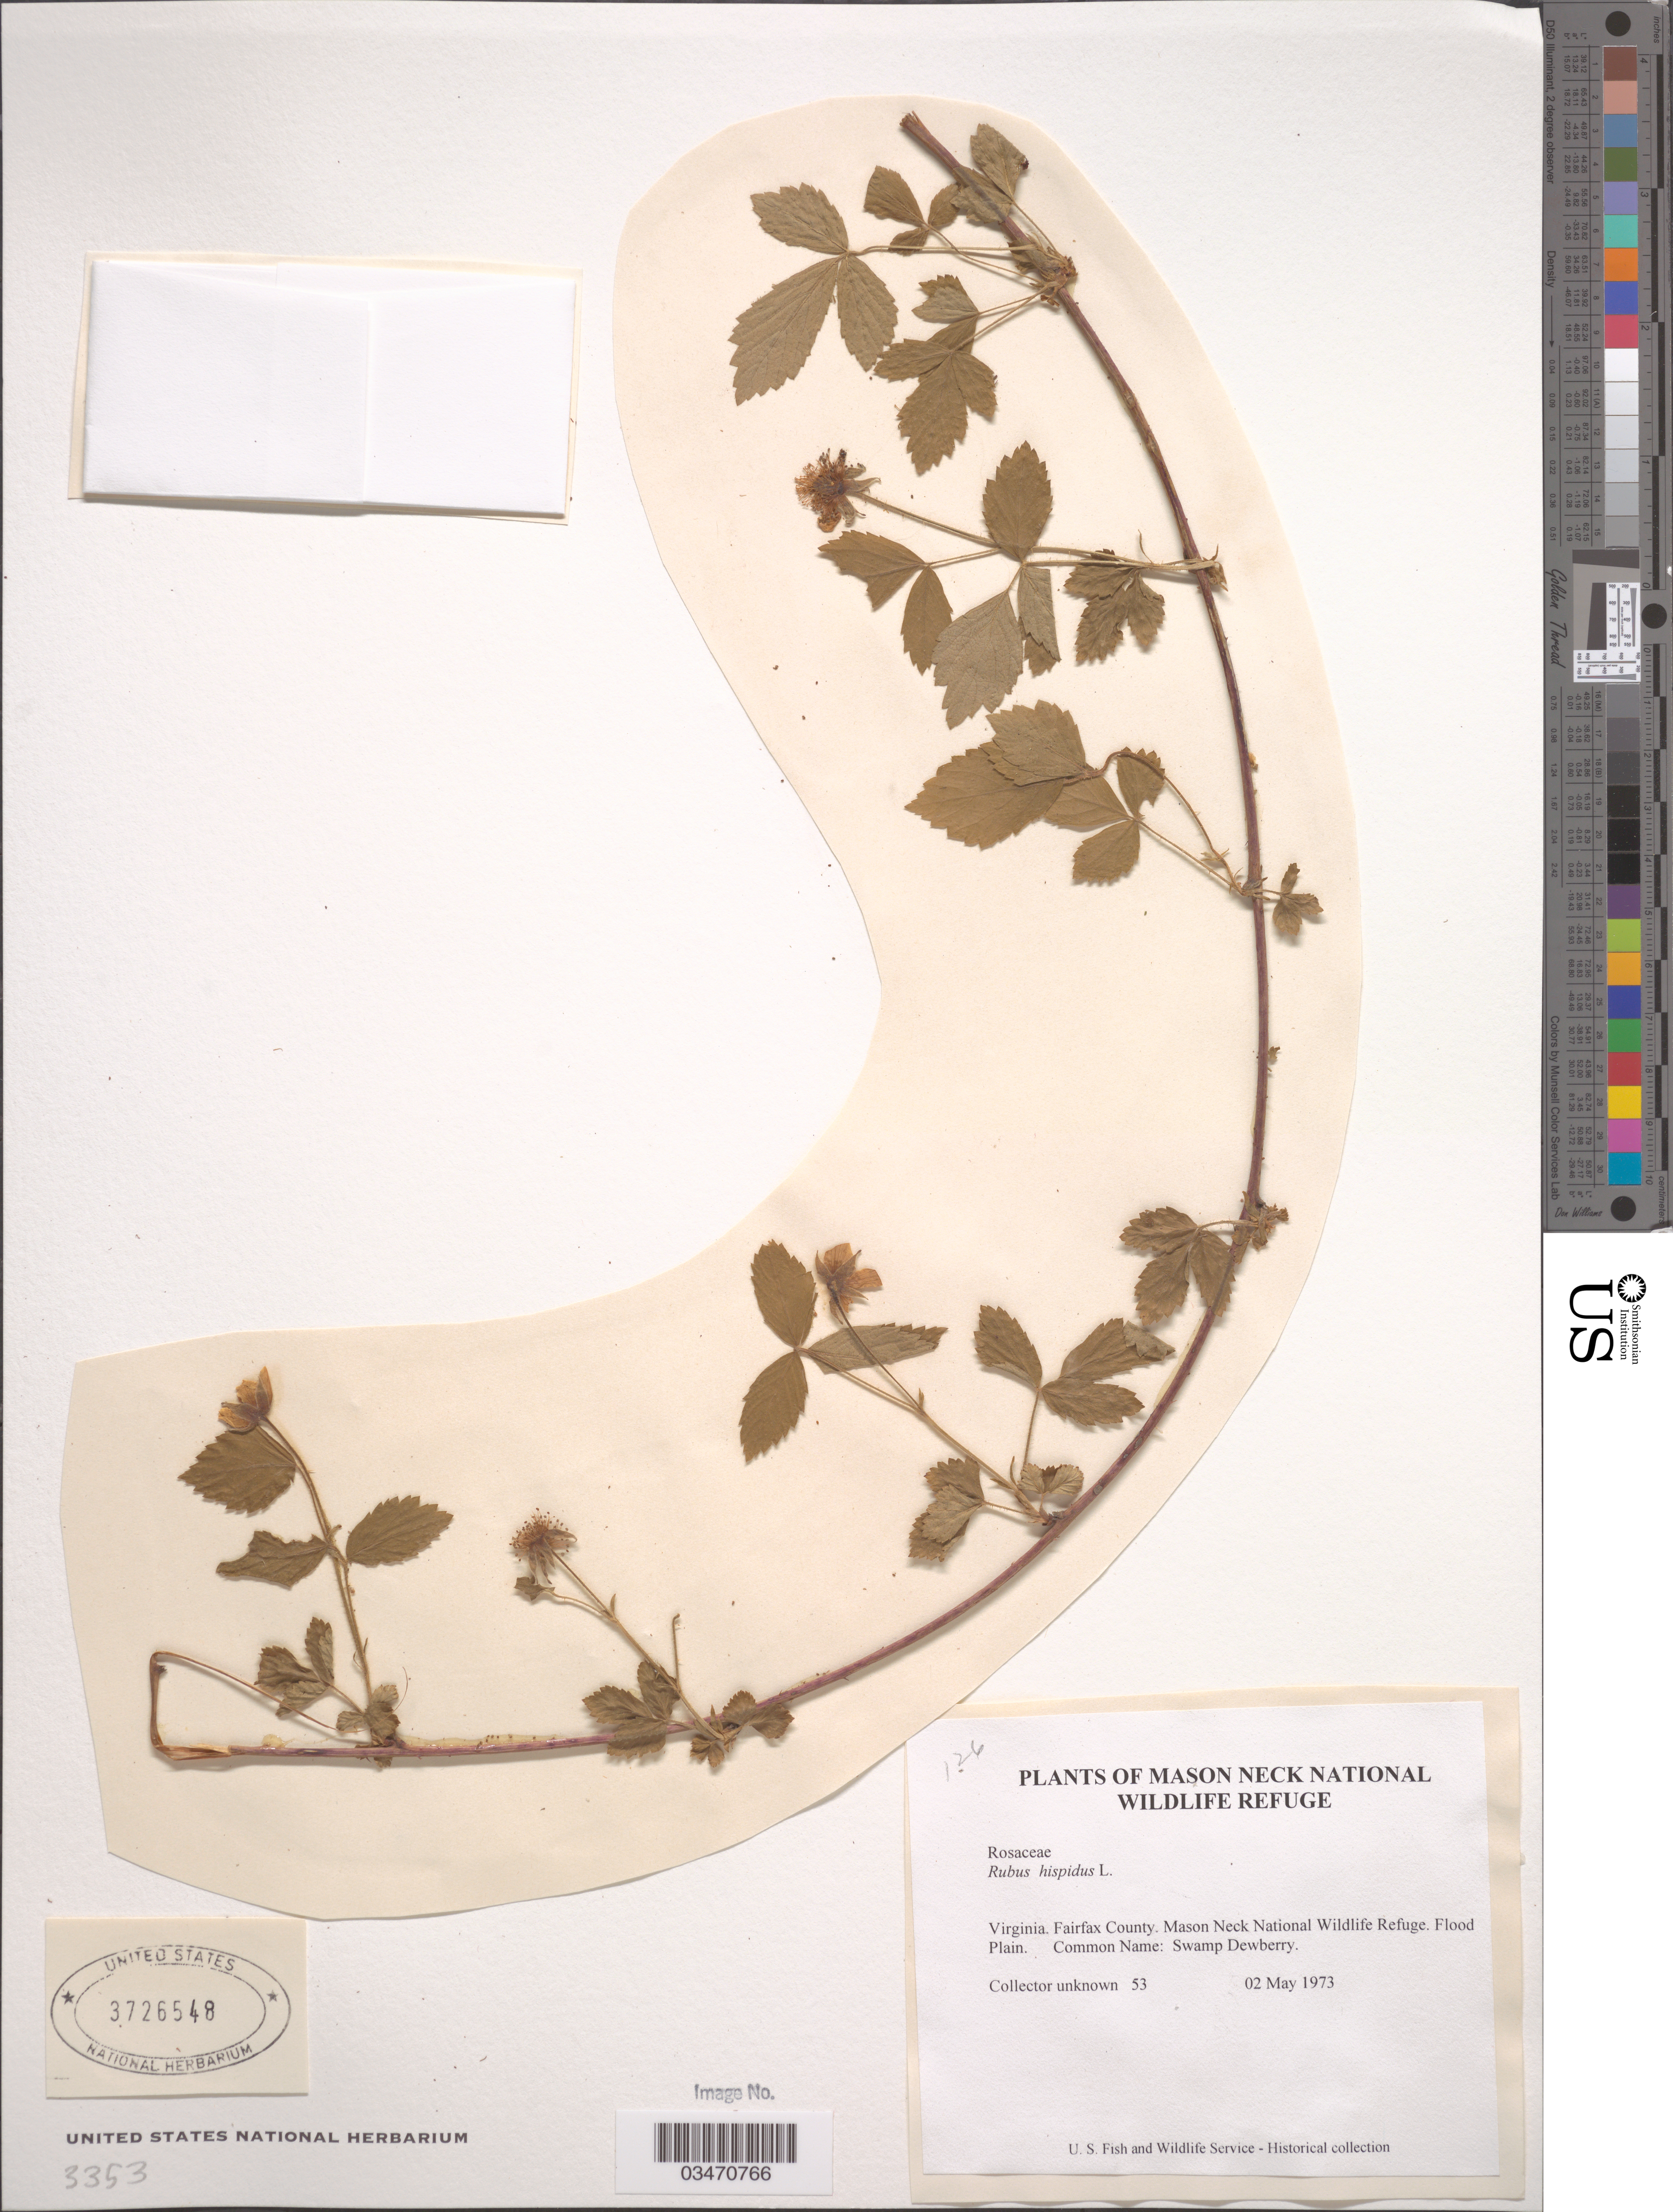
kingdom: Plantae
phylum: Tracheophyta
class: Magnoliopsida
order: Rosales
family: Rosaceae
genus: Rubus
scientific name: Rubus hispidus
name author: L.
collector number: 53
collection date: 1973-05-02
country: United States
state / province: Virginia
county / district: Fairfax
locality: Mason Neck National Wildlife Refuge.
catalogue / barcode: US 3726548